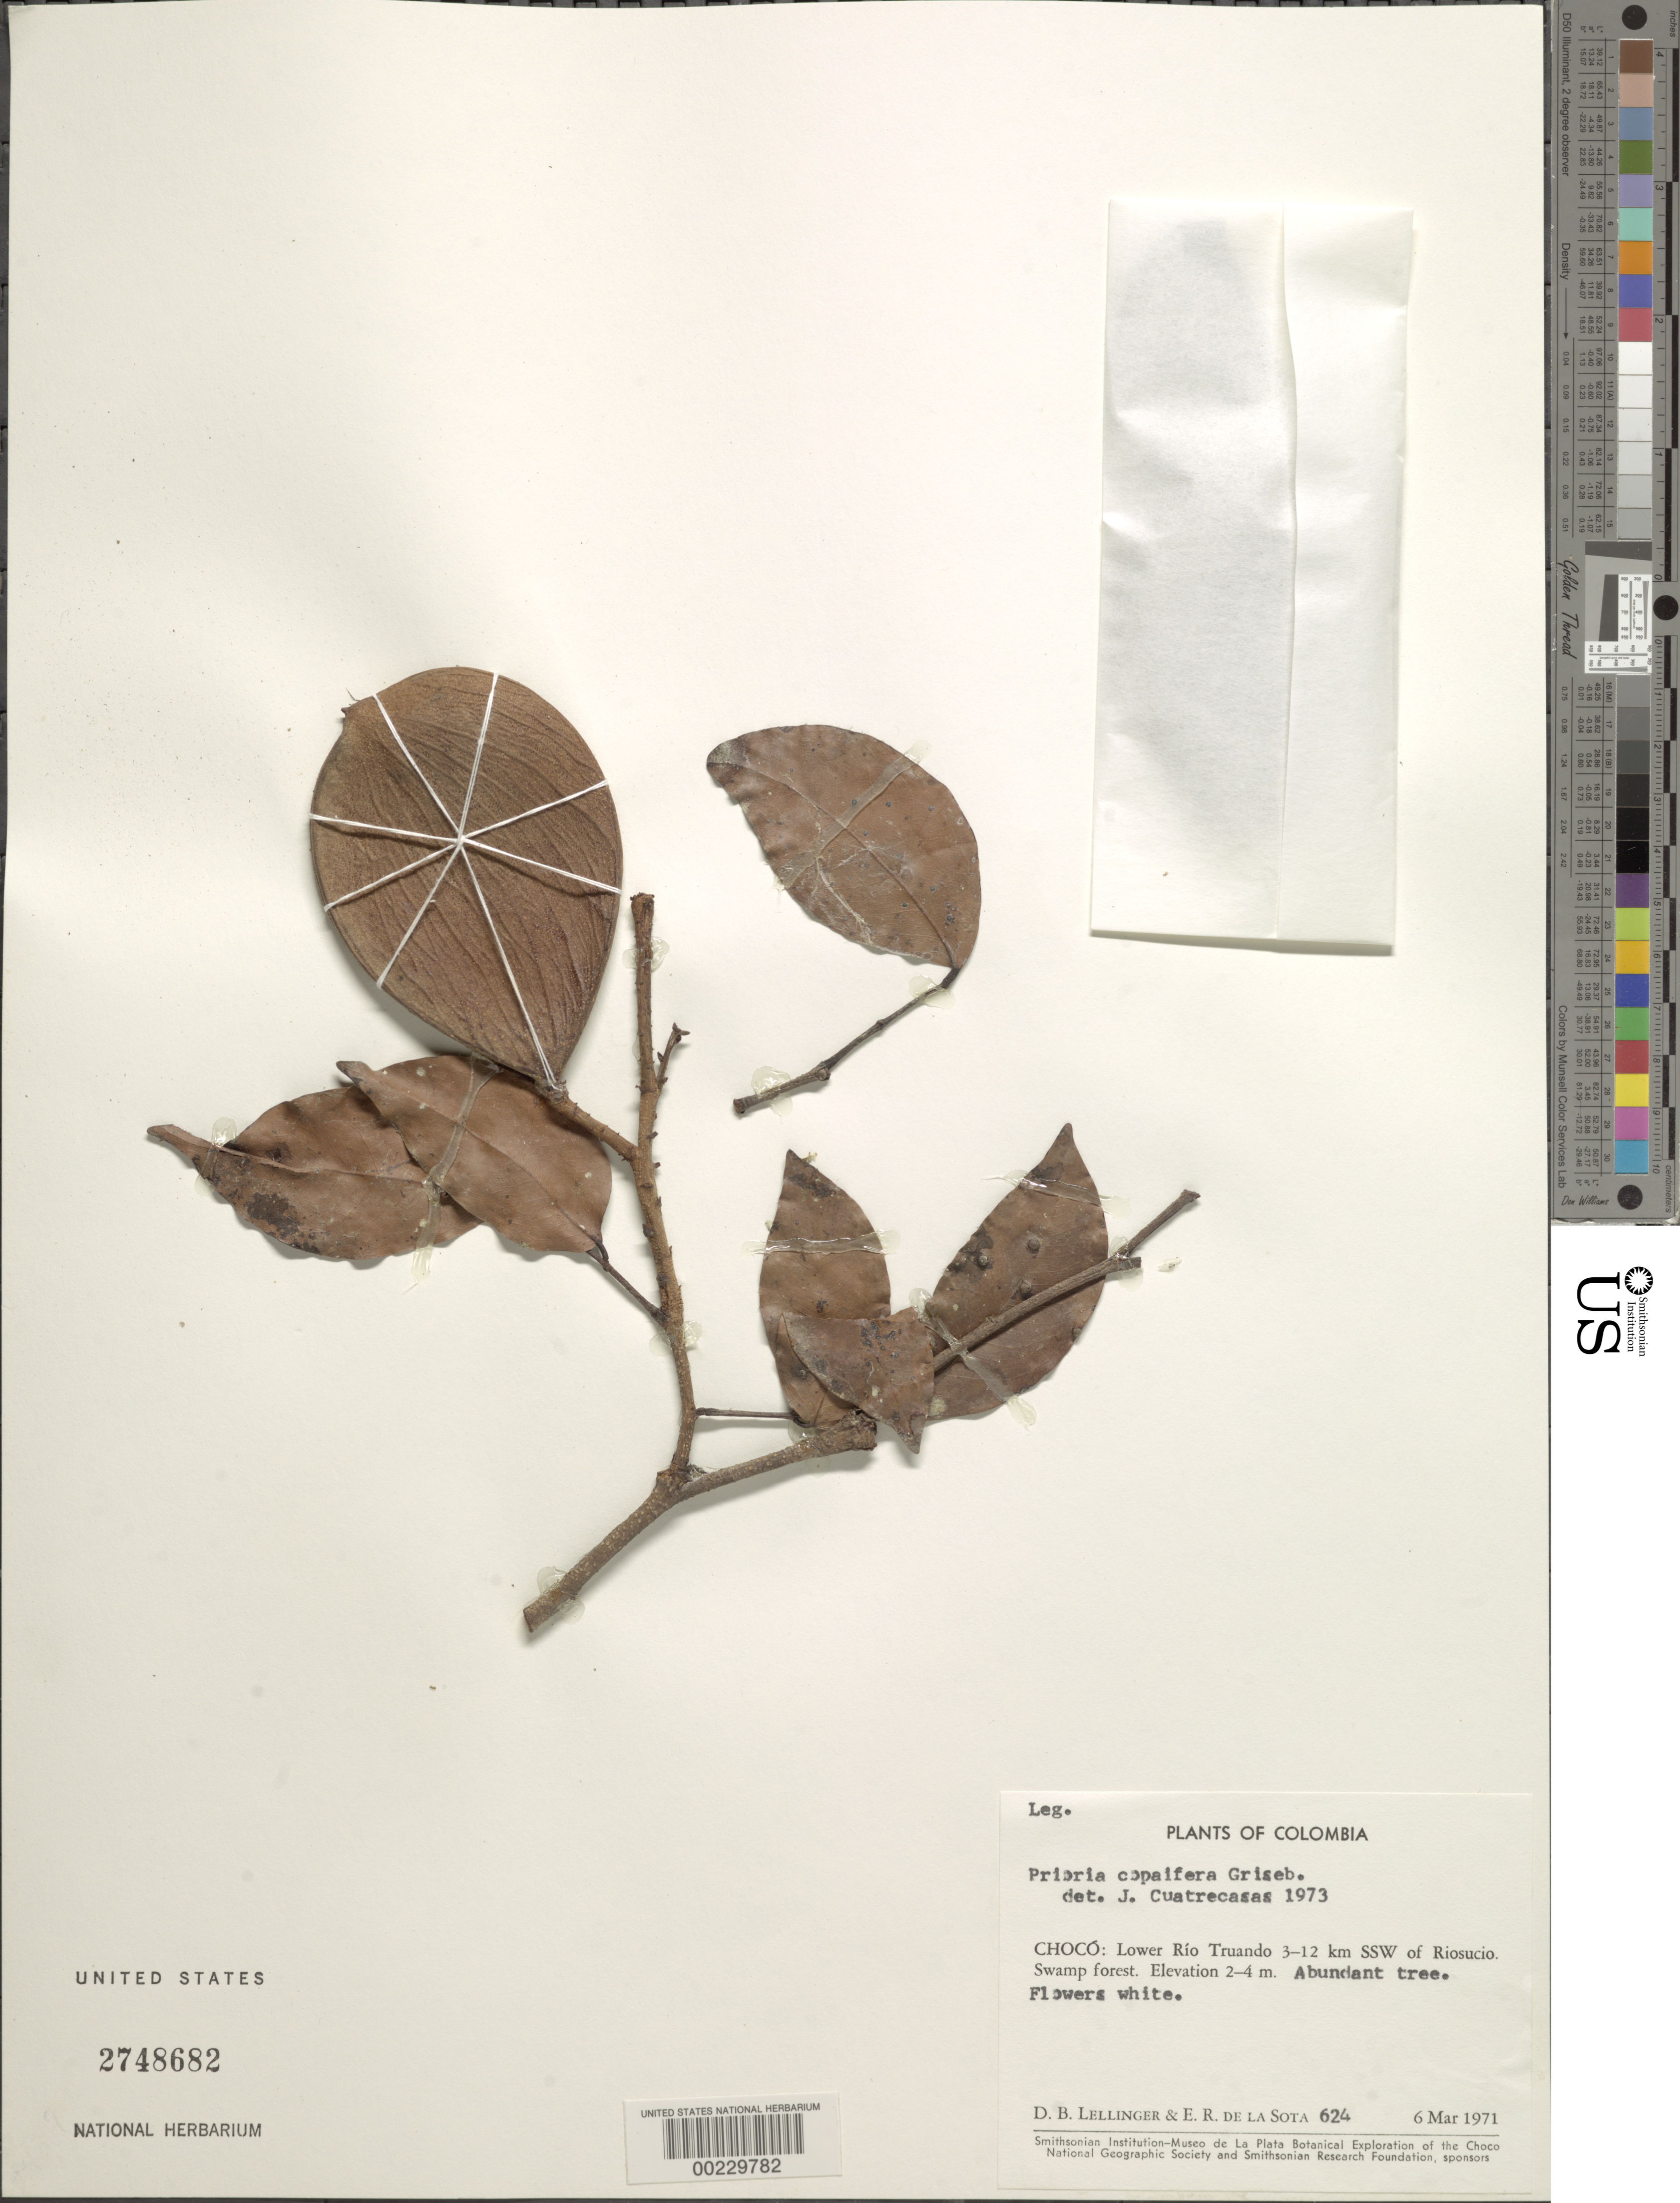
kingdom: Plantae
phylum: Tracheophyta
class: Magnoliopsida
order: Fabales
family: Fabaceae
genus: Prioria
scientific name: Prioria copaifera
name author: Griseb.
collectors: D. B. Lellinger & E. R. de la Sota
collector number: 624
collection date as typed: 06 Mar 1971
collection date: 1971-03-06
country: Colombia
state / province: Chocó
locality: Lower Rio Truando, 3-12 km SSW of Rio Sucio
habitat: Swamp forest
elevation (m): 2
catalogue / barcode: US 2748682